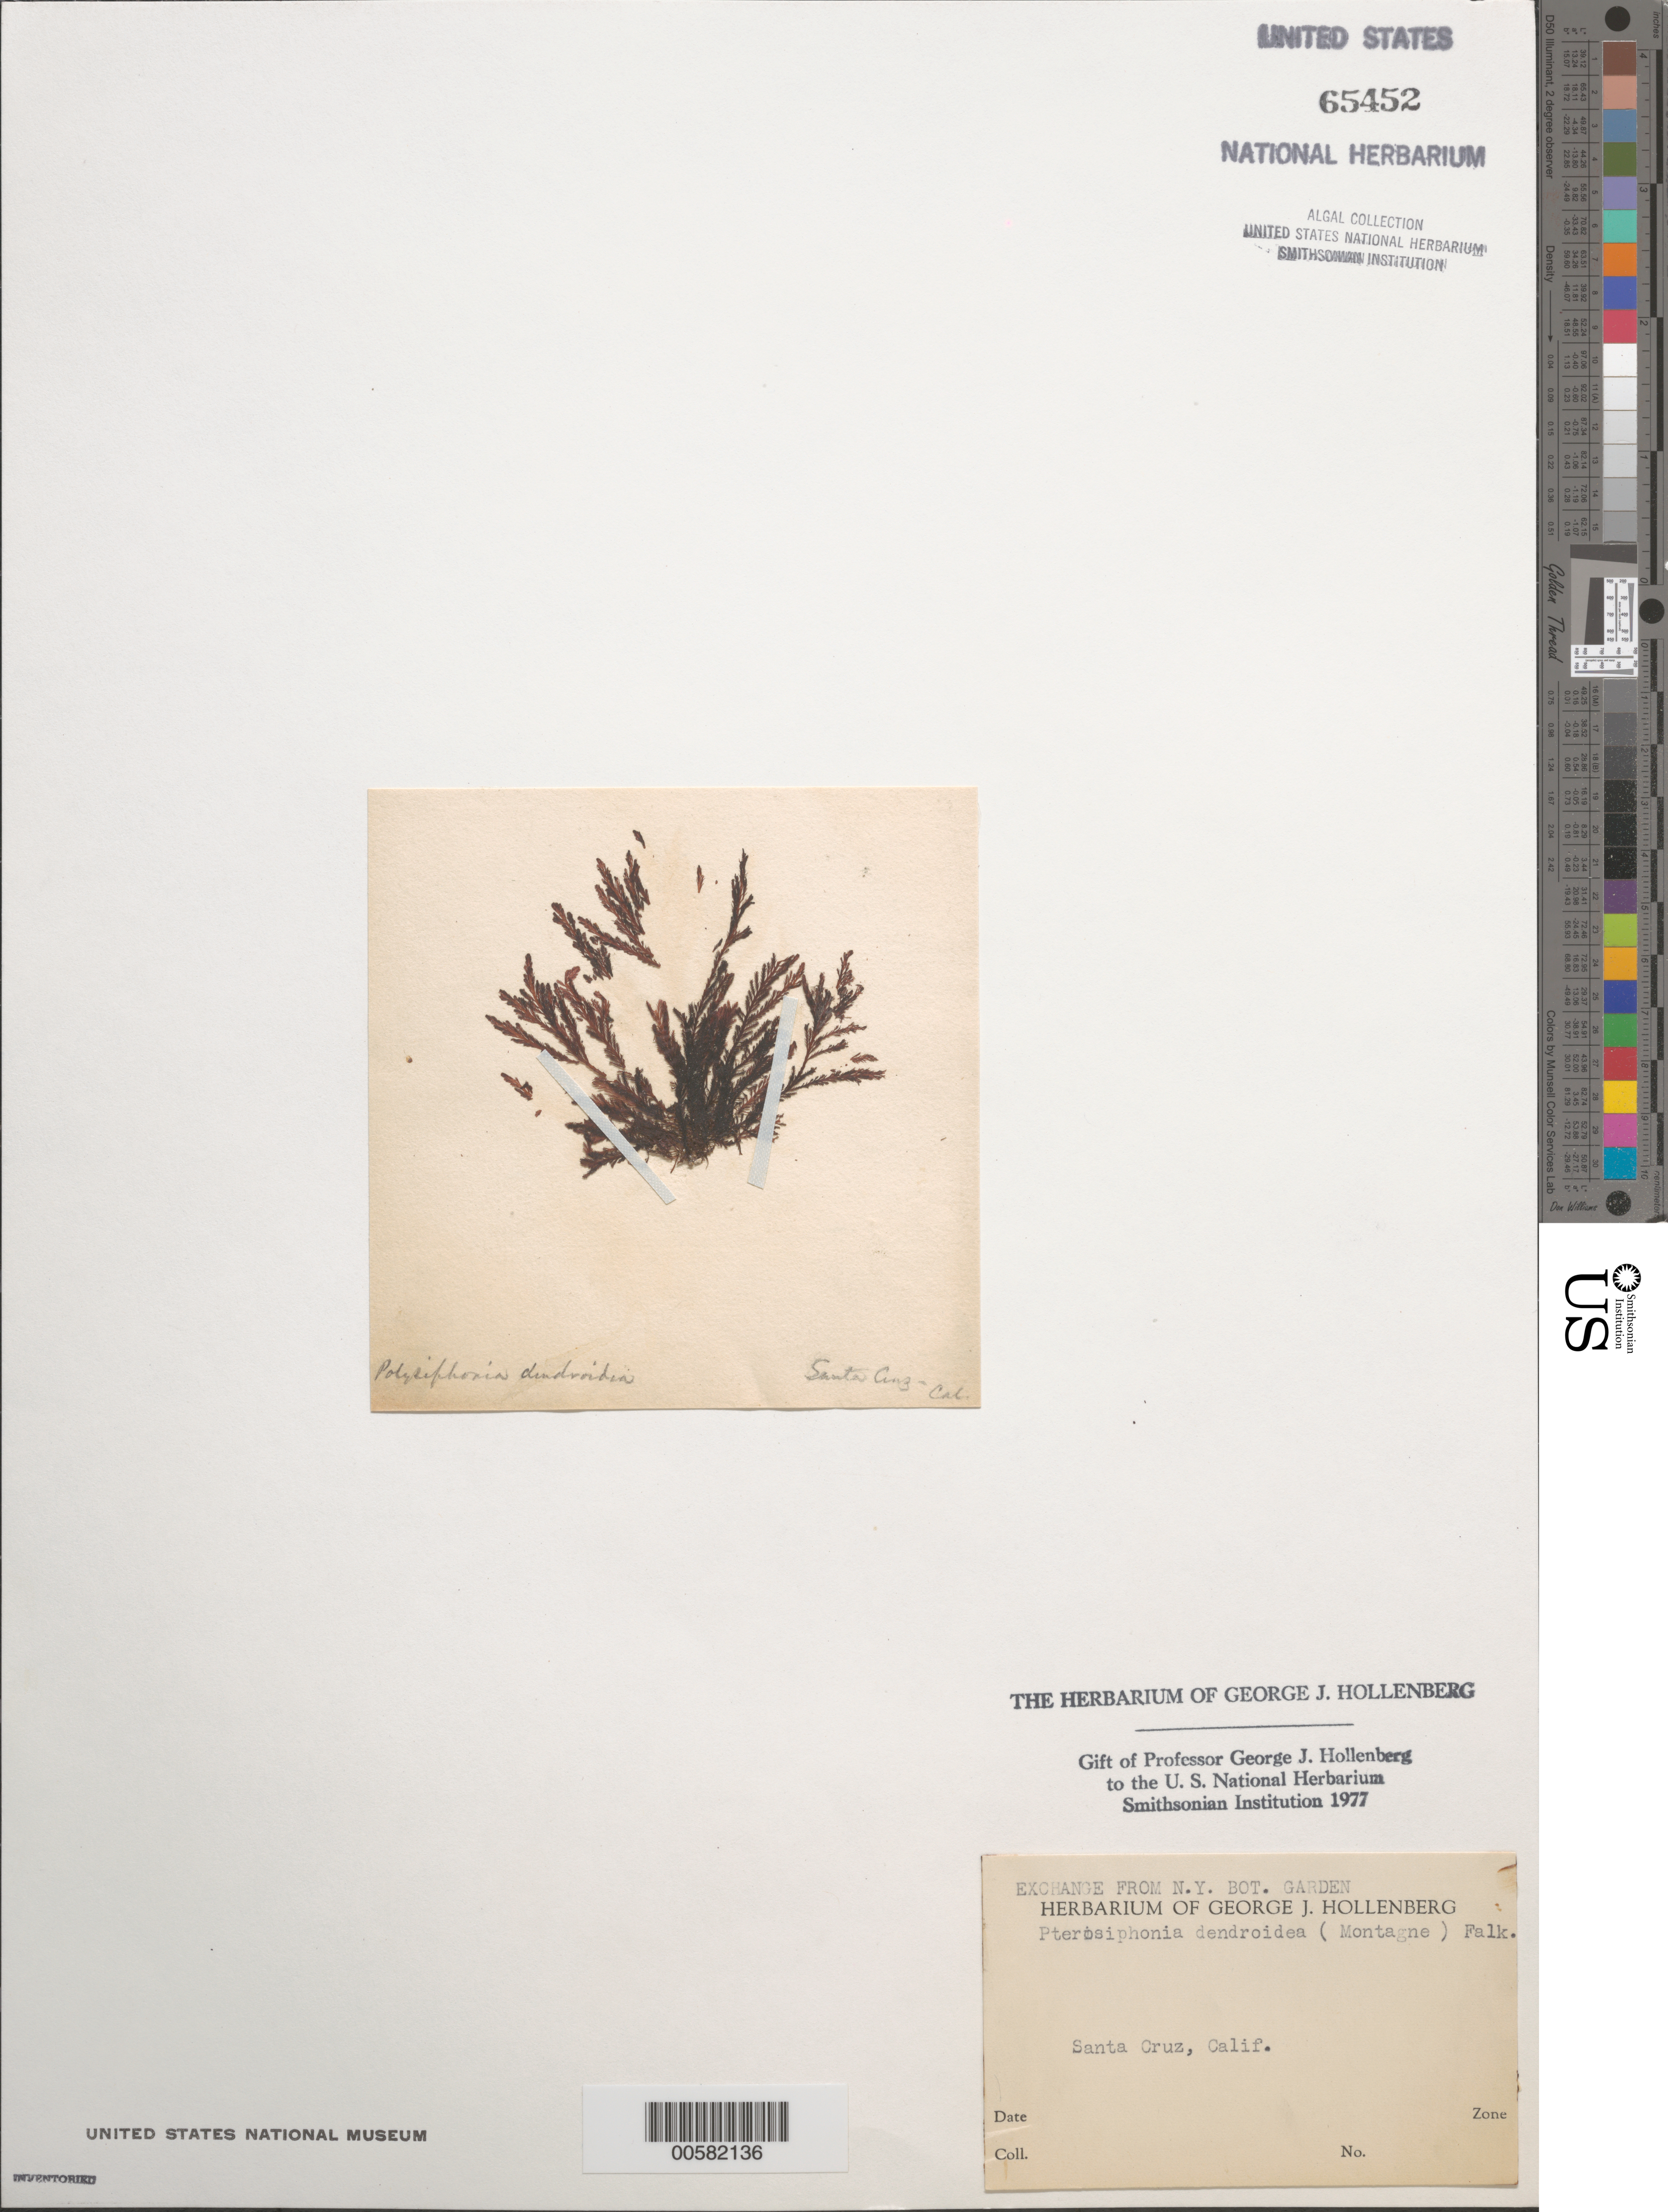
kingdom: Plantae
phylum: Rhodophyta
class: Florideophyceae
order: Ceramiales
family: Rhodomelaceae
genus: Symphyocladiella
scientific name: Symphyocladiella dendroidea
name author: (Montagne) Bustamante et al.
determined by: Algae name updating Project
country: United States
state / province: California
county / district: Santa Cruz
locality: Santa Cruz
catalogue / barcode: US 65452